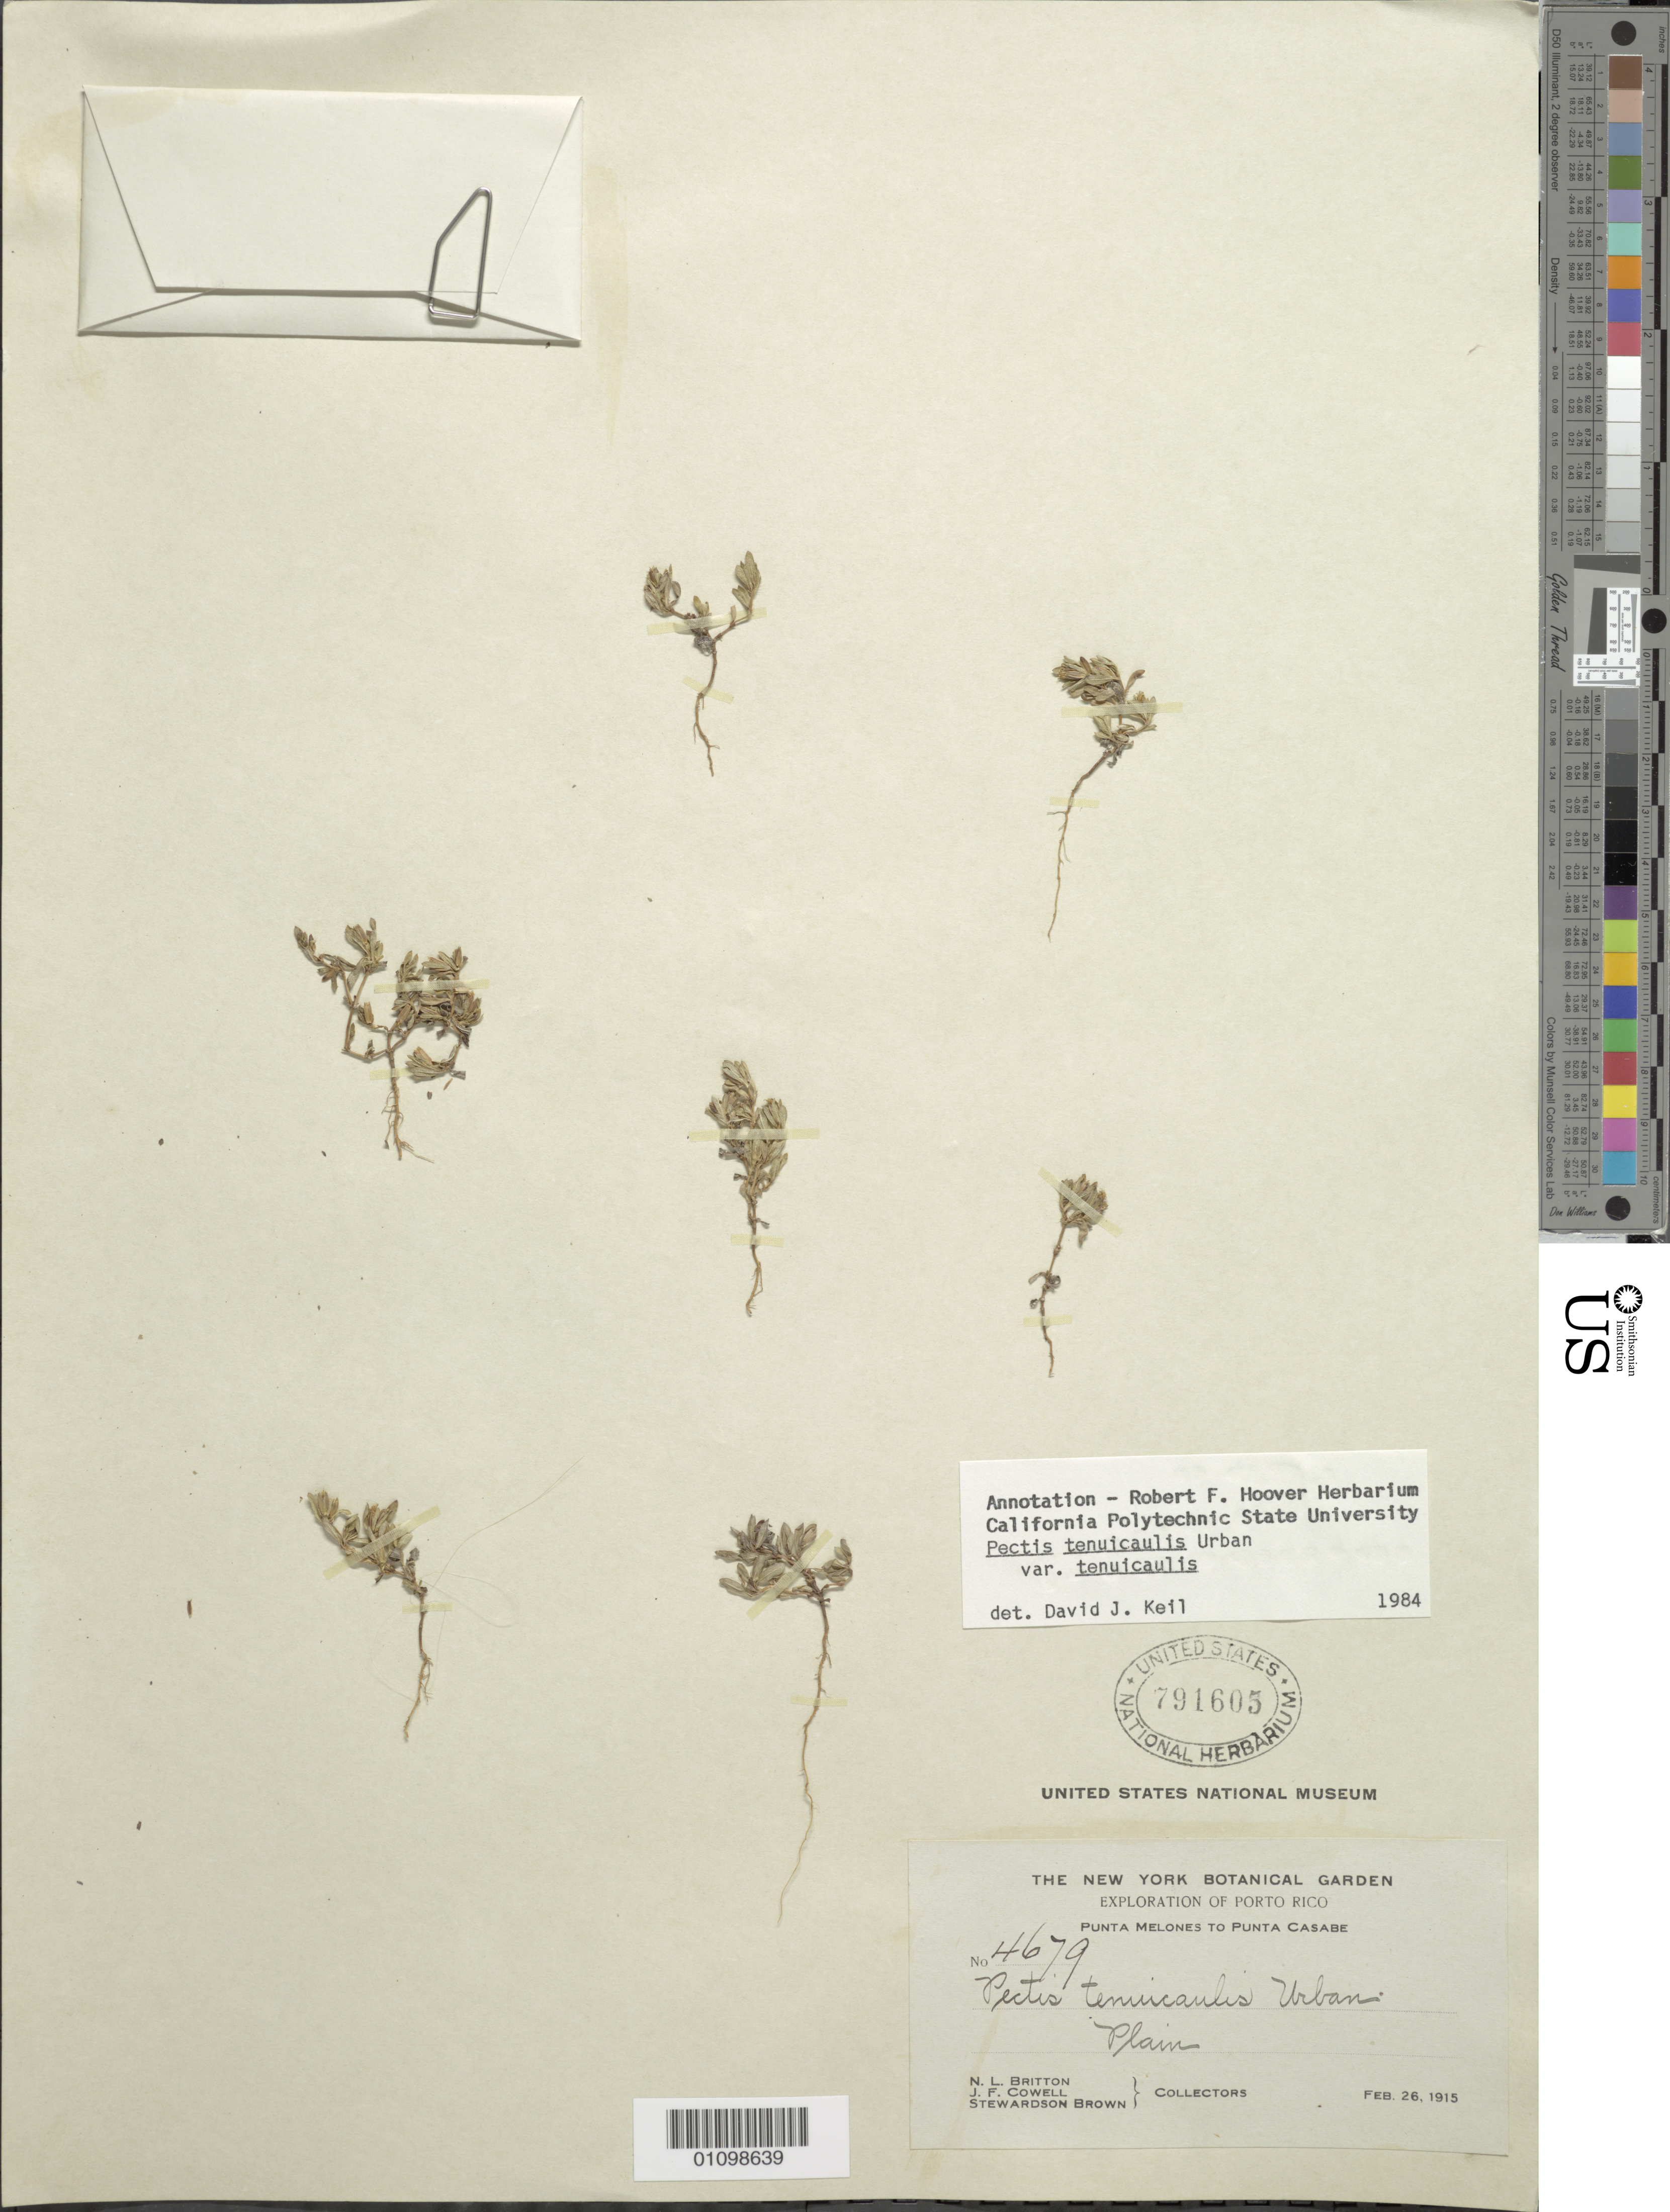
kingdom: Plantae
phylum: Tracheophyta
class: Magnoliopsida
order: Asterales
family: Asteraceae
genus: Pectis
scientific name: Pectis tenuicaulis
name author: Urb.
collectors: N. Britton, J. F. Cowell & S. Brown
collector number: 4679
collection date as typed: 26 Feb 1915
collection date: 1915-02-26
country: Puerto Rico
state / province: Cabo Rojo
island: Puerto Rico I.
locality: Punta Melones to Punta Casabe. Plain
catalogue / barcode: US 791605